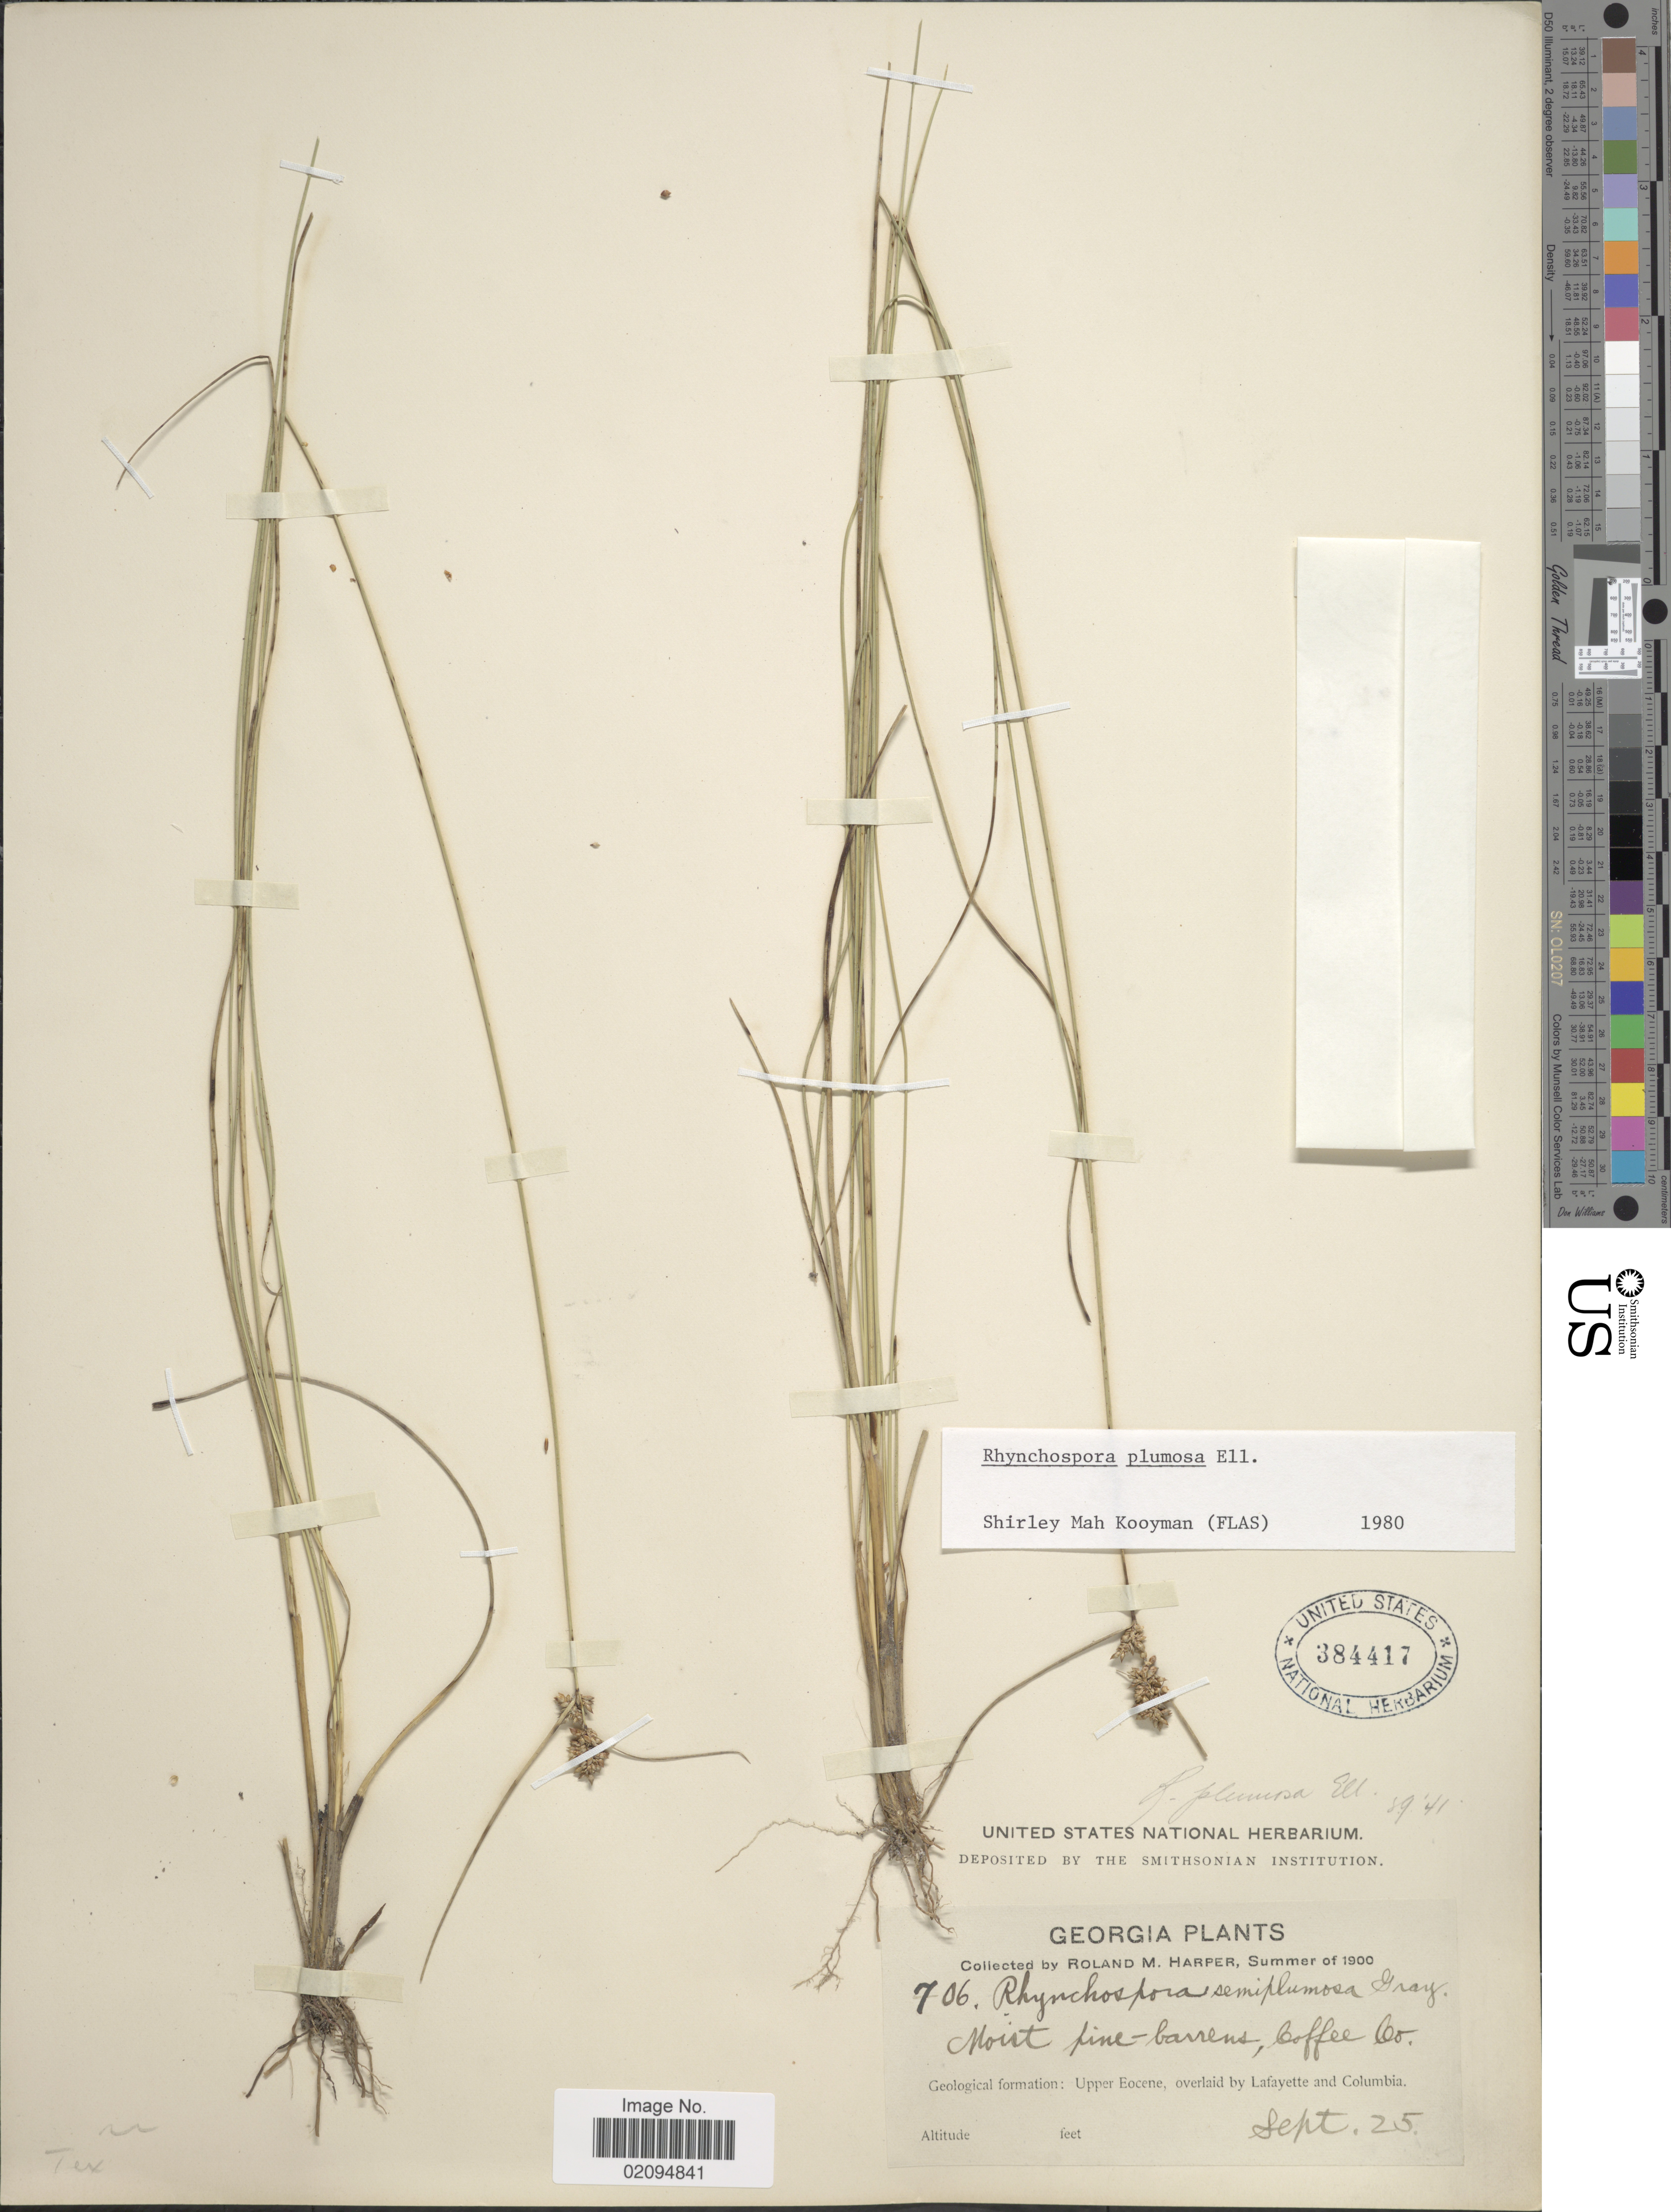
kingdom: Plantae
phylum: Tracheophyta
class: Liliopsida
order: Poales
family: Cyperaceae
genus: Rhynchospora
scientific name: Rhynchospora plumosa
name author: Elliott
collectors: R. M. Harper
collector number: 706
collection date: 1900-09-25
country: United States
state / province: Georgia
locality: Coffee Co. Upper Eocene, overlaid by Lafayette and Columbia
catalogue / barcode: US 384417